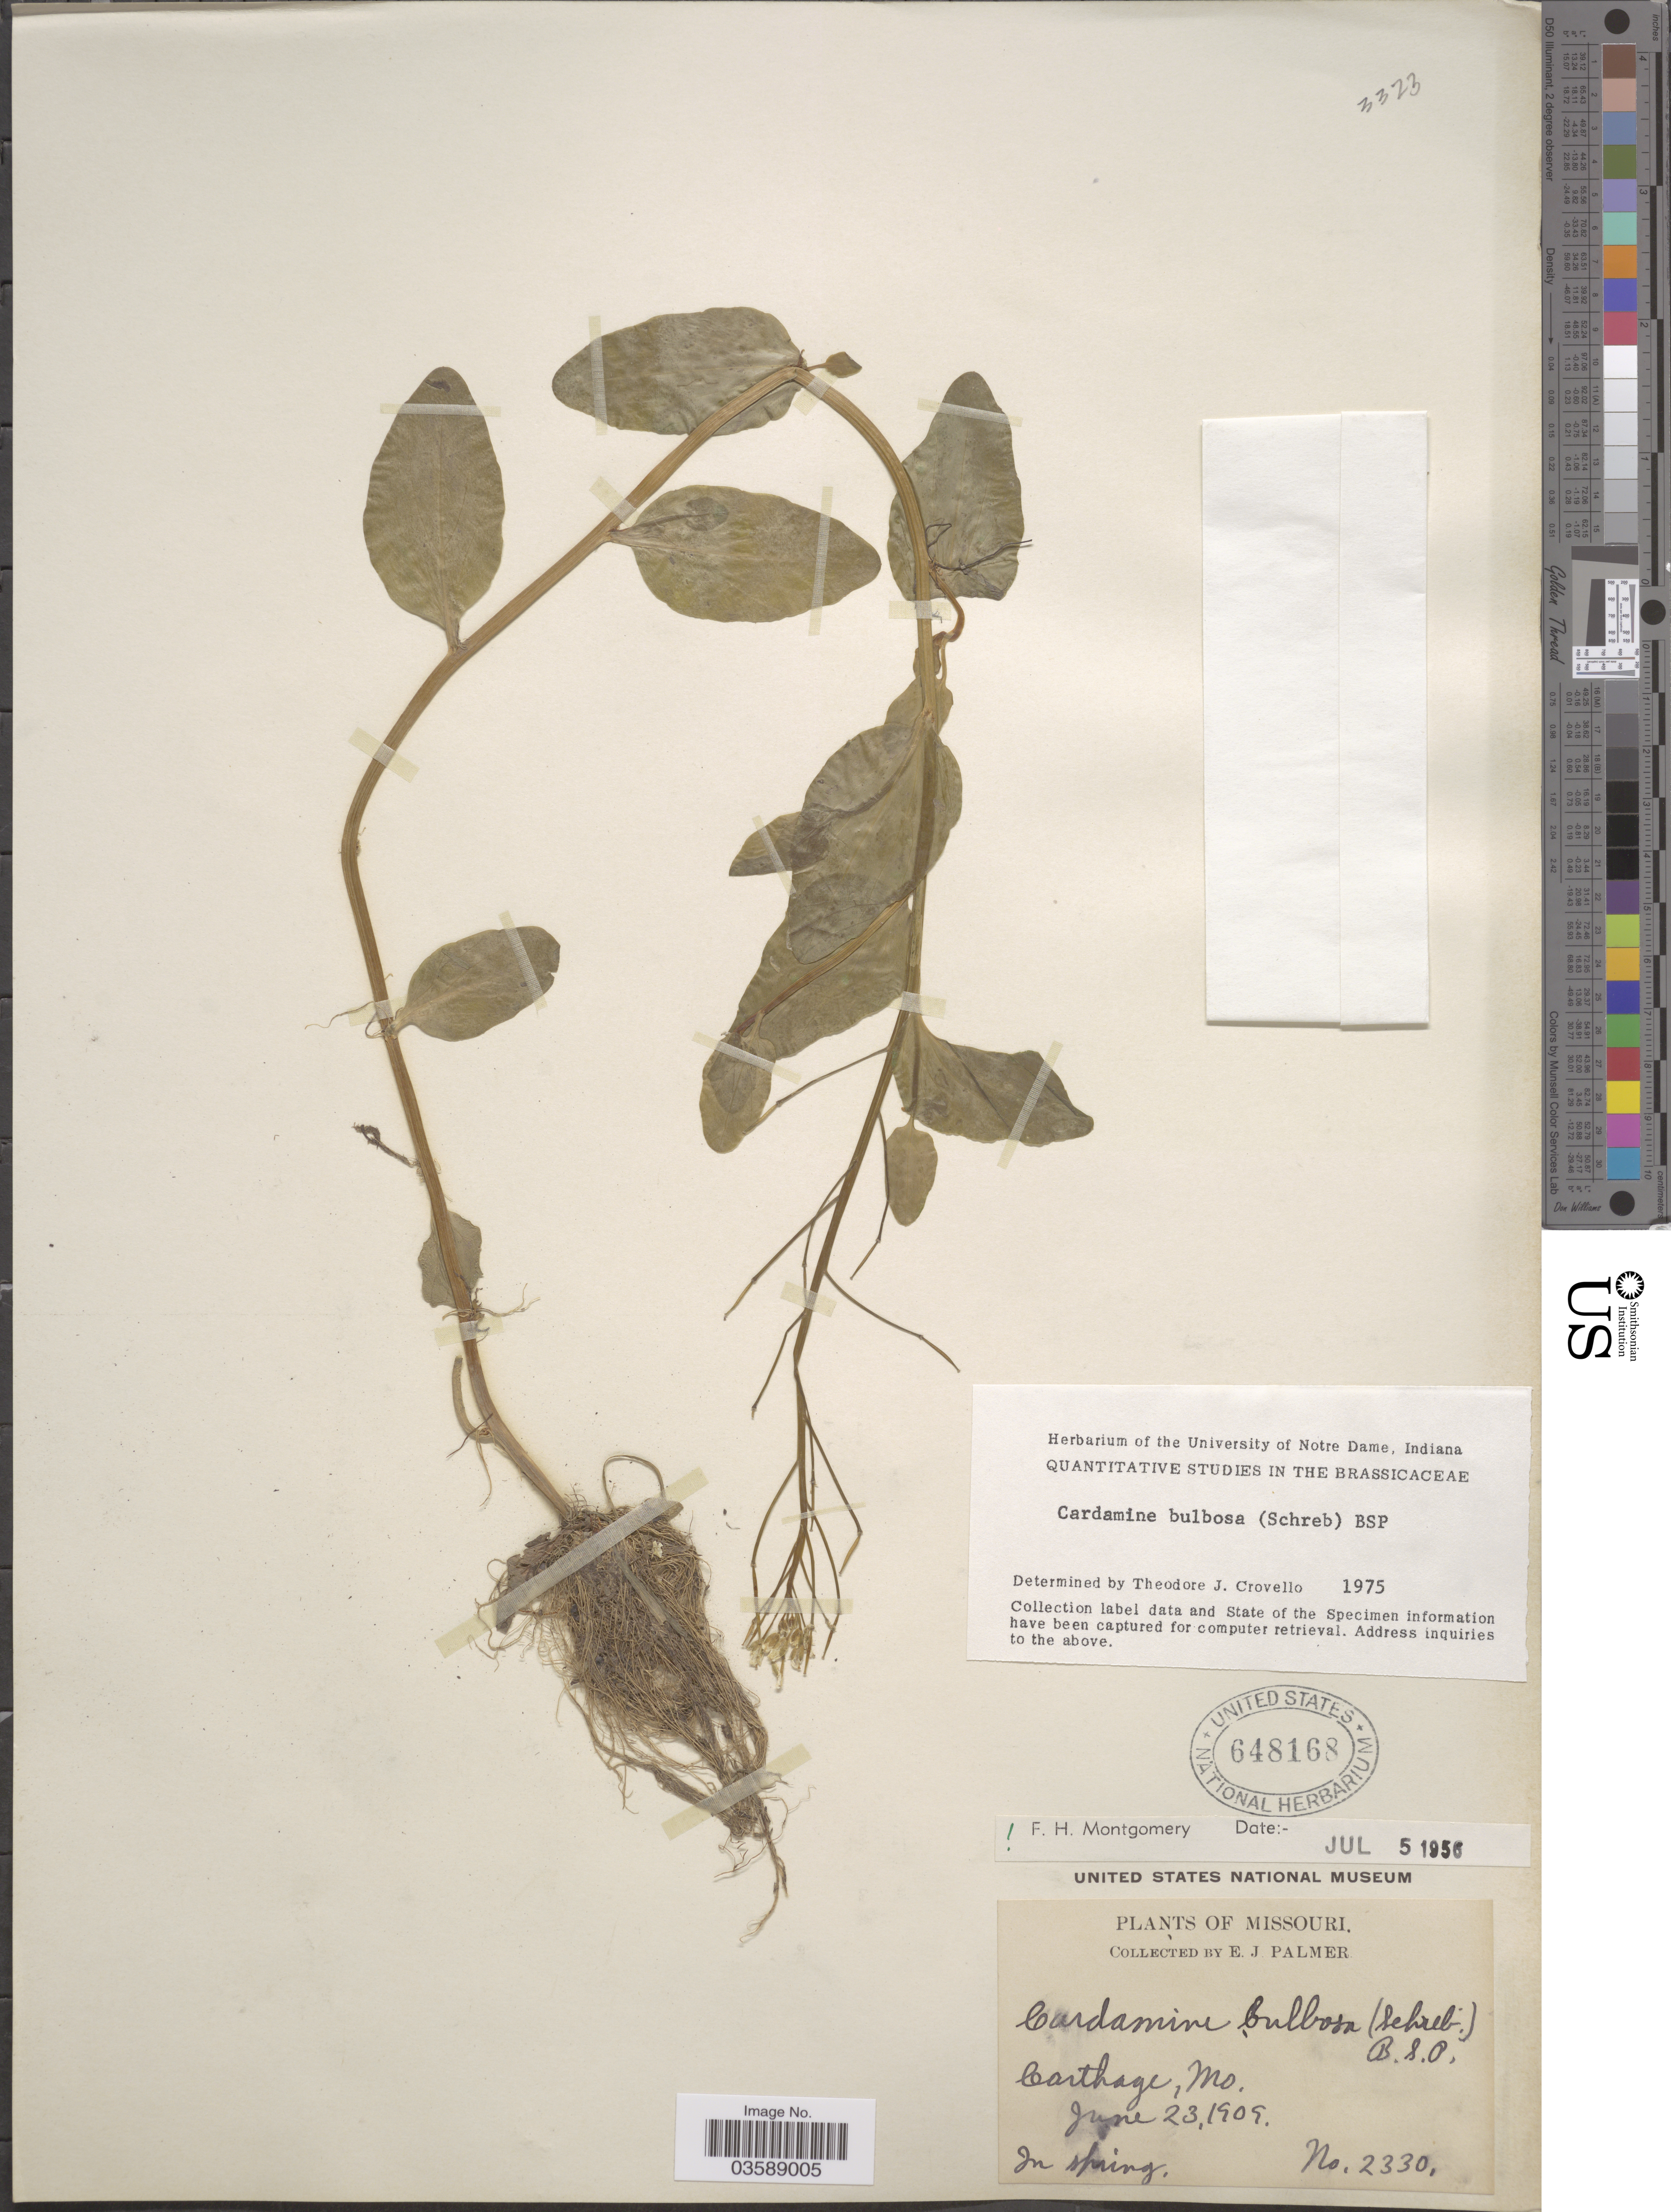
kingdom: Plantae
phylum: Tracheophyta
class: Magnoliopsida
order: Brassicales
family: Brassicaceae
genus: Cardamine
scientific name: Cardamine bulbosa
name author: (Schreb. ex Muhl.) Britton et al.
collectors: E. J. Palmer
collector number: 2330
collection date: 1909-06-23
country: United States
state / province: Missouri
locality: Carthage.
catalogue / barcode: US 648168